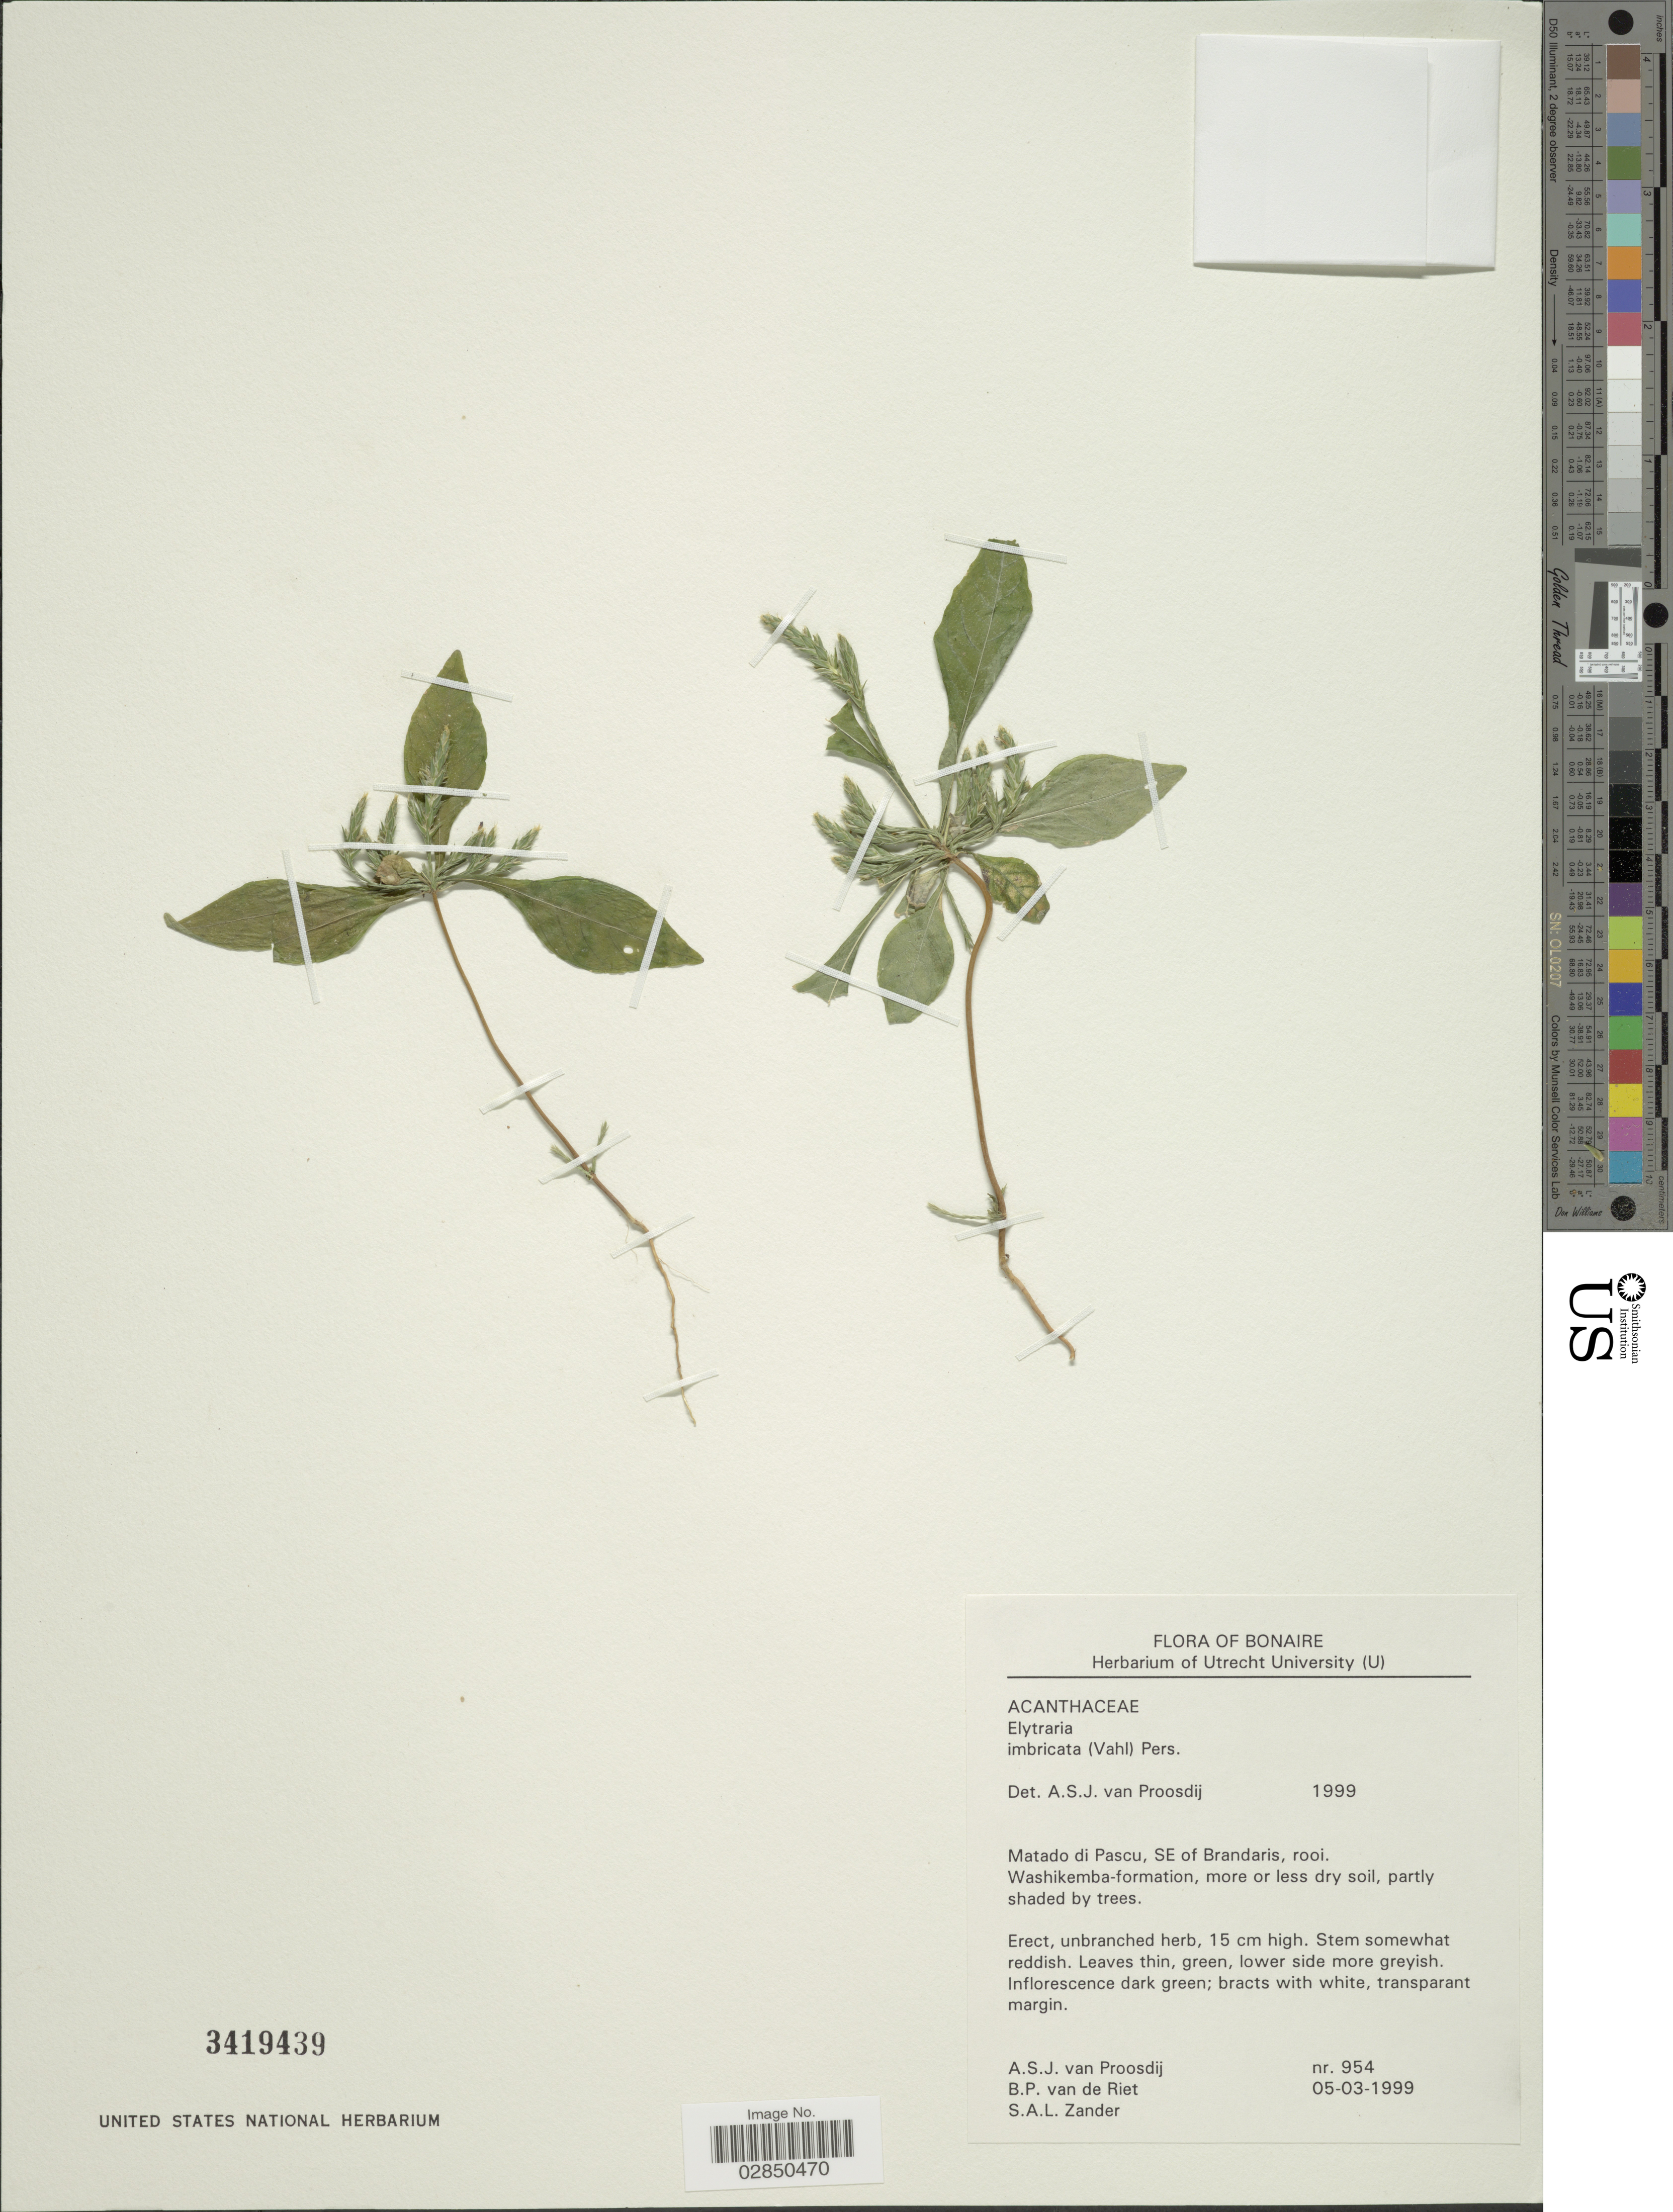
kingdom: Plantae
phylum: Tracheophyta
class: Magnoliopsida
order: Lamiales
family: Acanthaceae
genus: Elytraria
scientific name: Elytraria imbricata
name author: (Vahl) Pers.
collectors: A. Proosdij, B. Riet & S. Zander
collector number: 954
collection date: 1999-03-05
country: Netherlands Antilles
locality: Bonaire. Matado di Pascu, SE of Brandaris.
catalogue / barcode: US 3419439